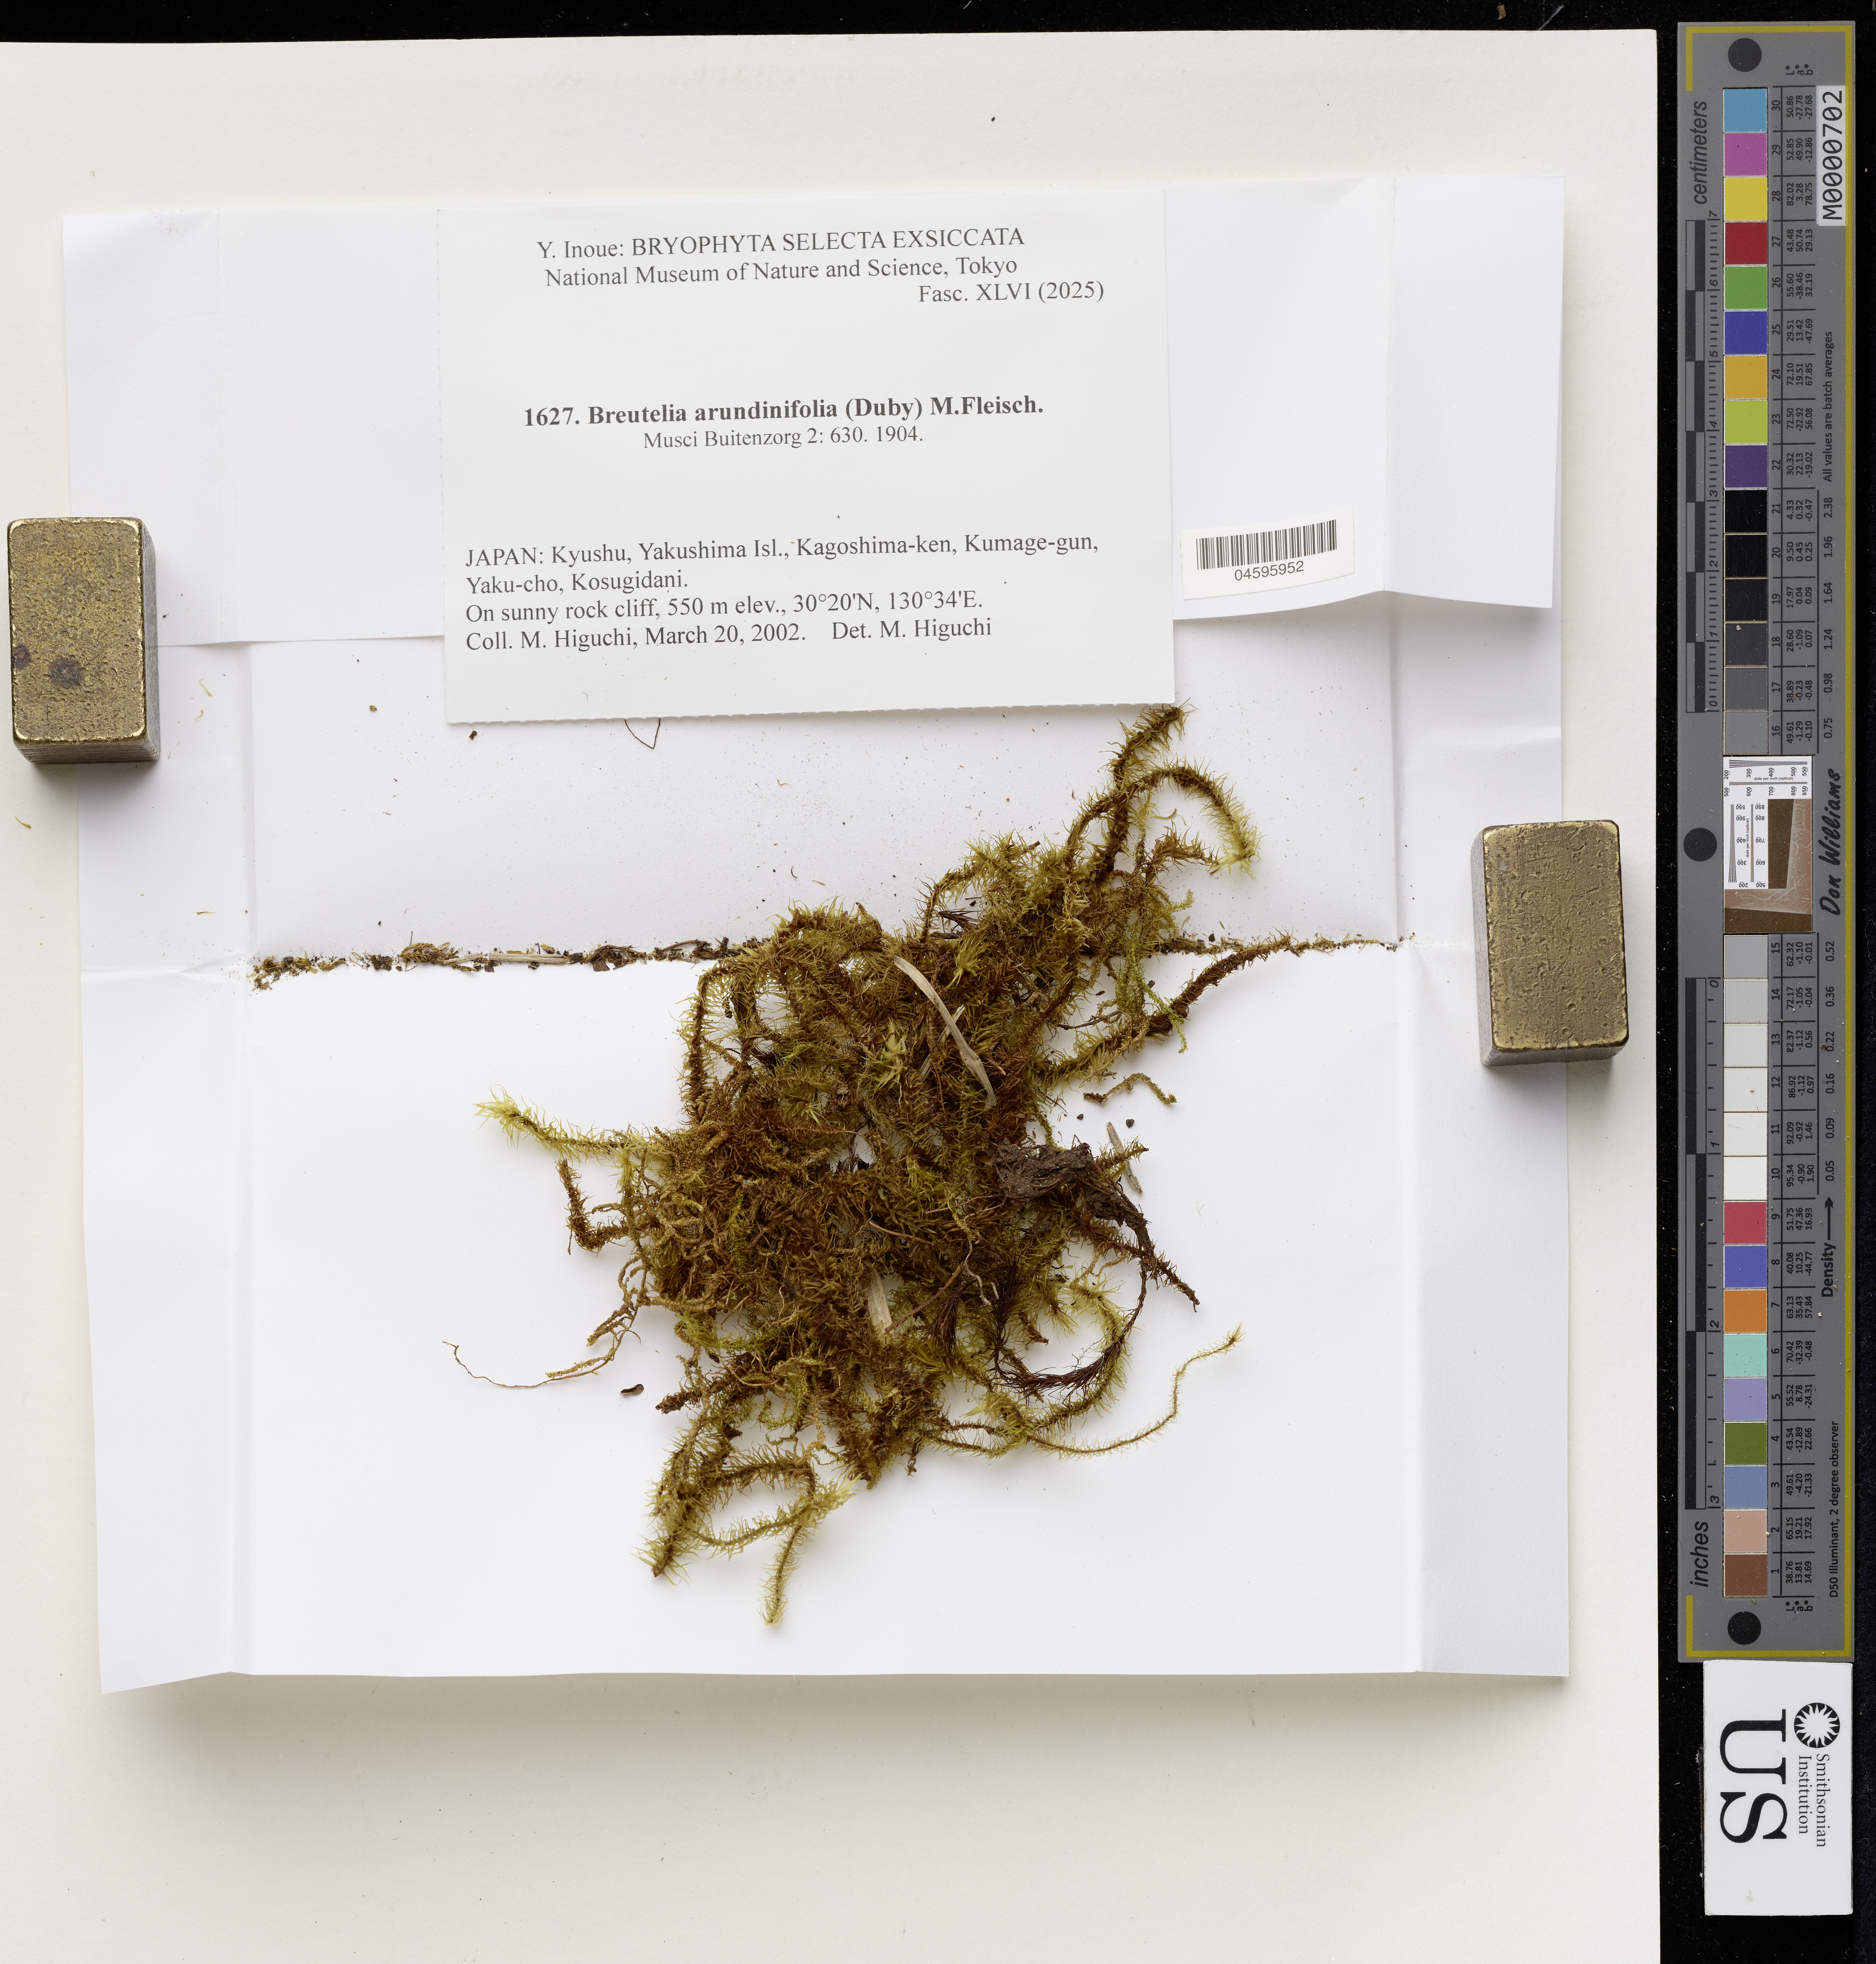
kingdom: Plantae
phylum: Bryophyta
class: Bryopsida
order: Bartramiales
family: Bartramiaceae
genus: Breutelia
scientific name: Breutelia arundinifolia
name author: (Duby) M. Fleisch.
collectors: M. Higuchi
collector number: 1627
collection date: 2002-03-20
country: Japan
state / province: Kagosima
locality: Kyushu, Yakushima Isl., Kagoshima-ken, Kumage-gun, Yaku-cho, Kosugidani.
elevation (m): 550